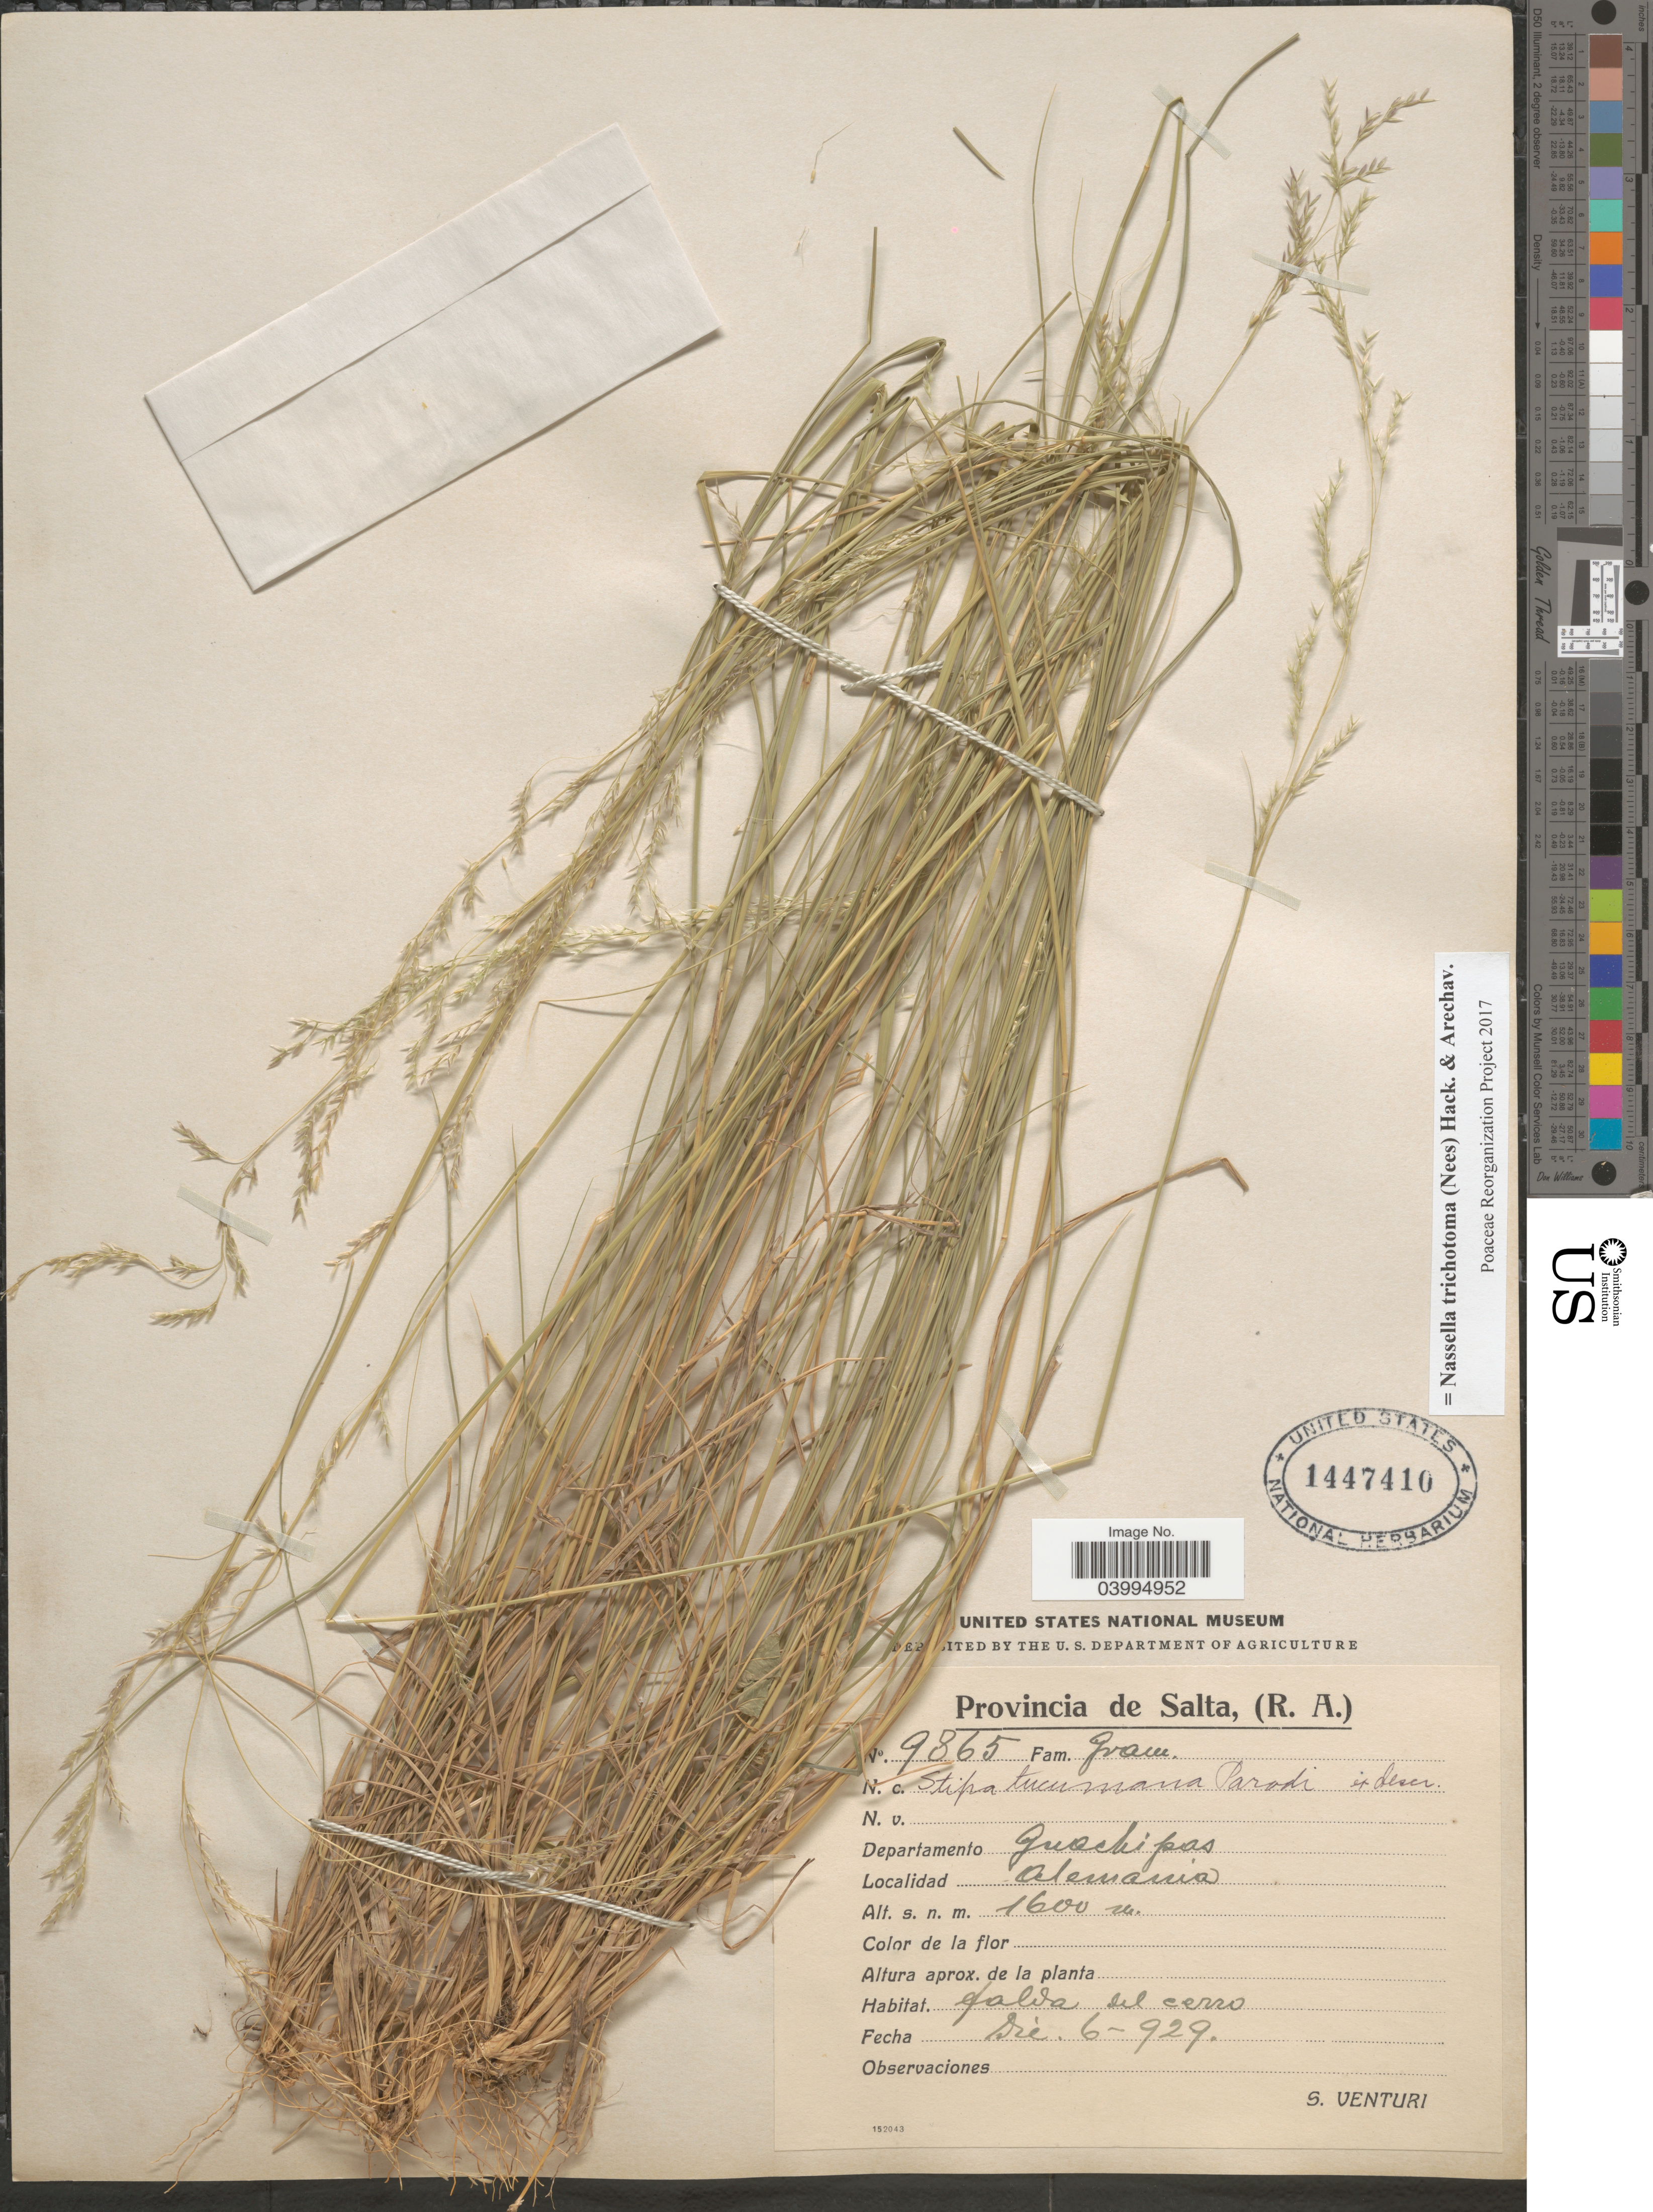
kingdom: Plantae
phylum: Tracheophyta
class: Liliopsida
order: Poales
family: Poaceae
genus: Nassella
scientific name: Nassella tucumana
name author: (Parodi) A.M. Torres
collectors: S. Venturi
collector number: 9865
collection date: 1929-12-06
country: Argentina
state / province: Salta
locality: Departamento Guachipas. Alemania.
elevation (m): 1600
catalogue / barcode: US 1447410